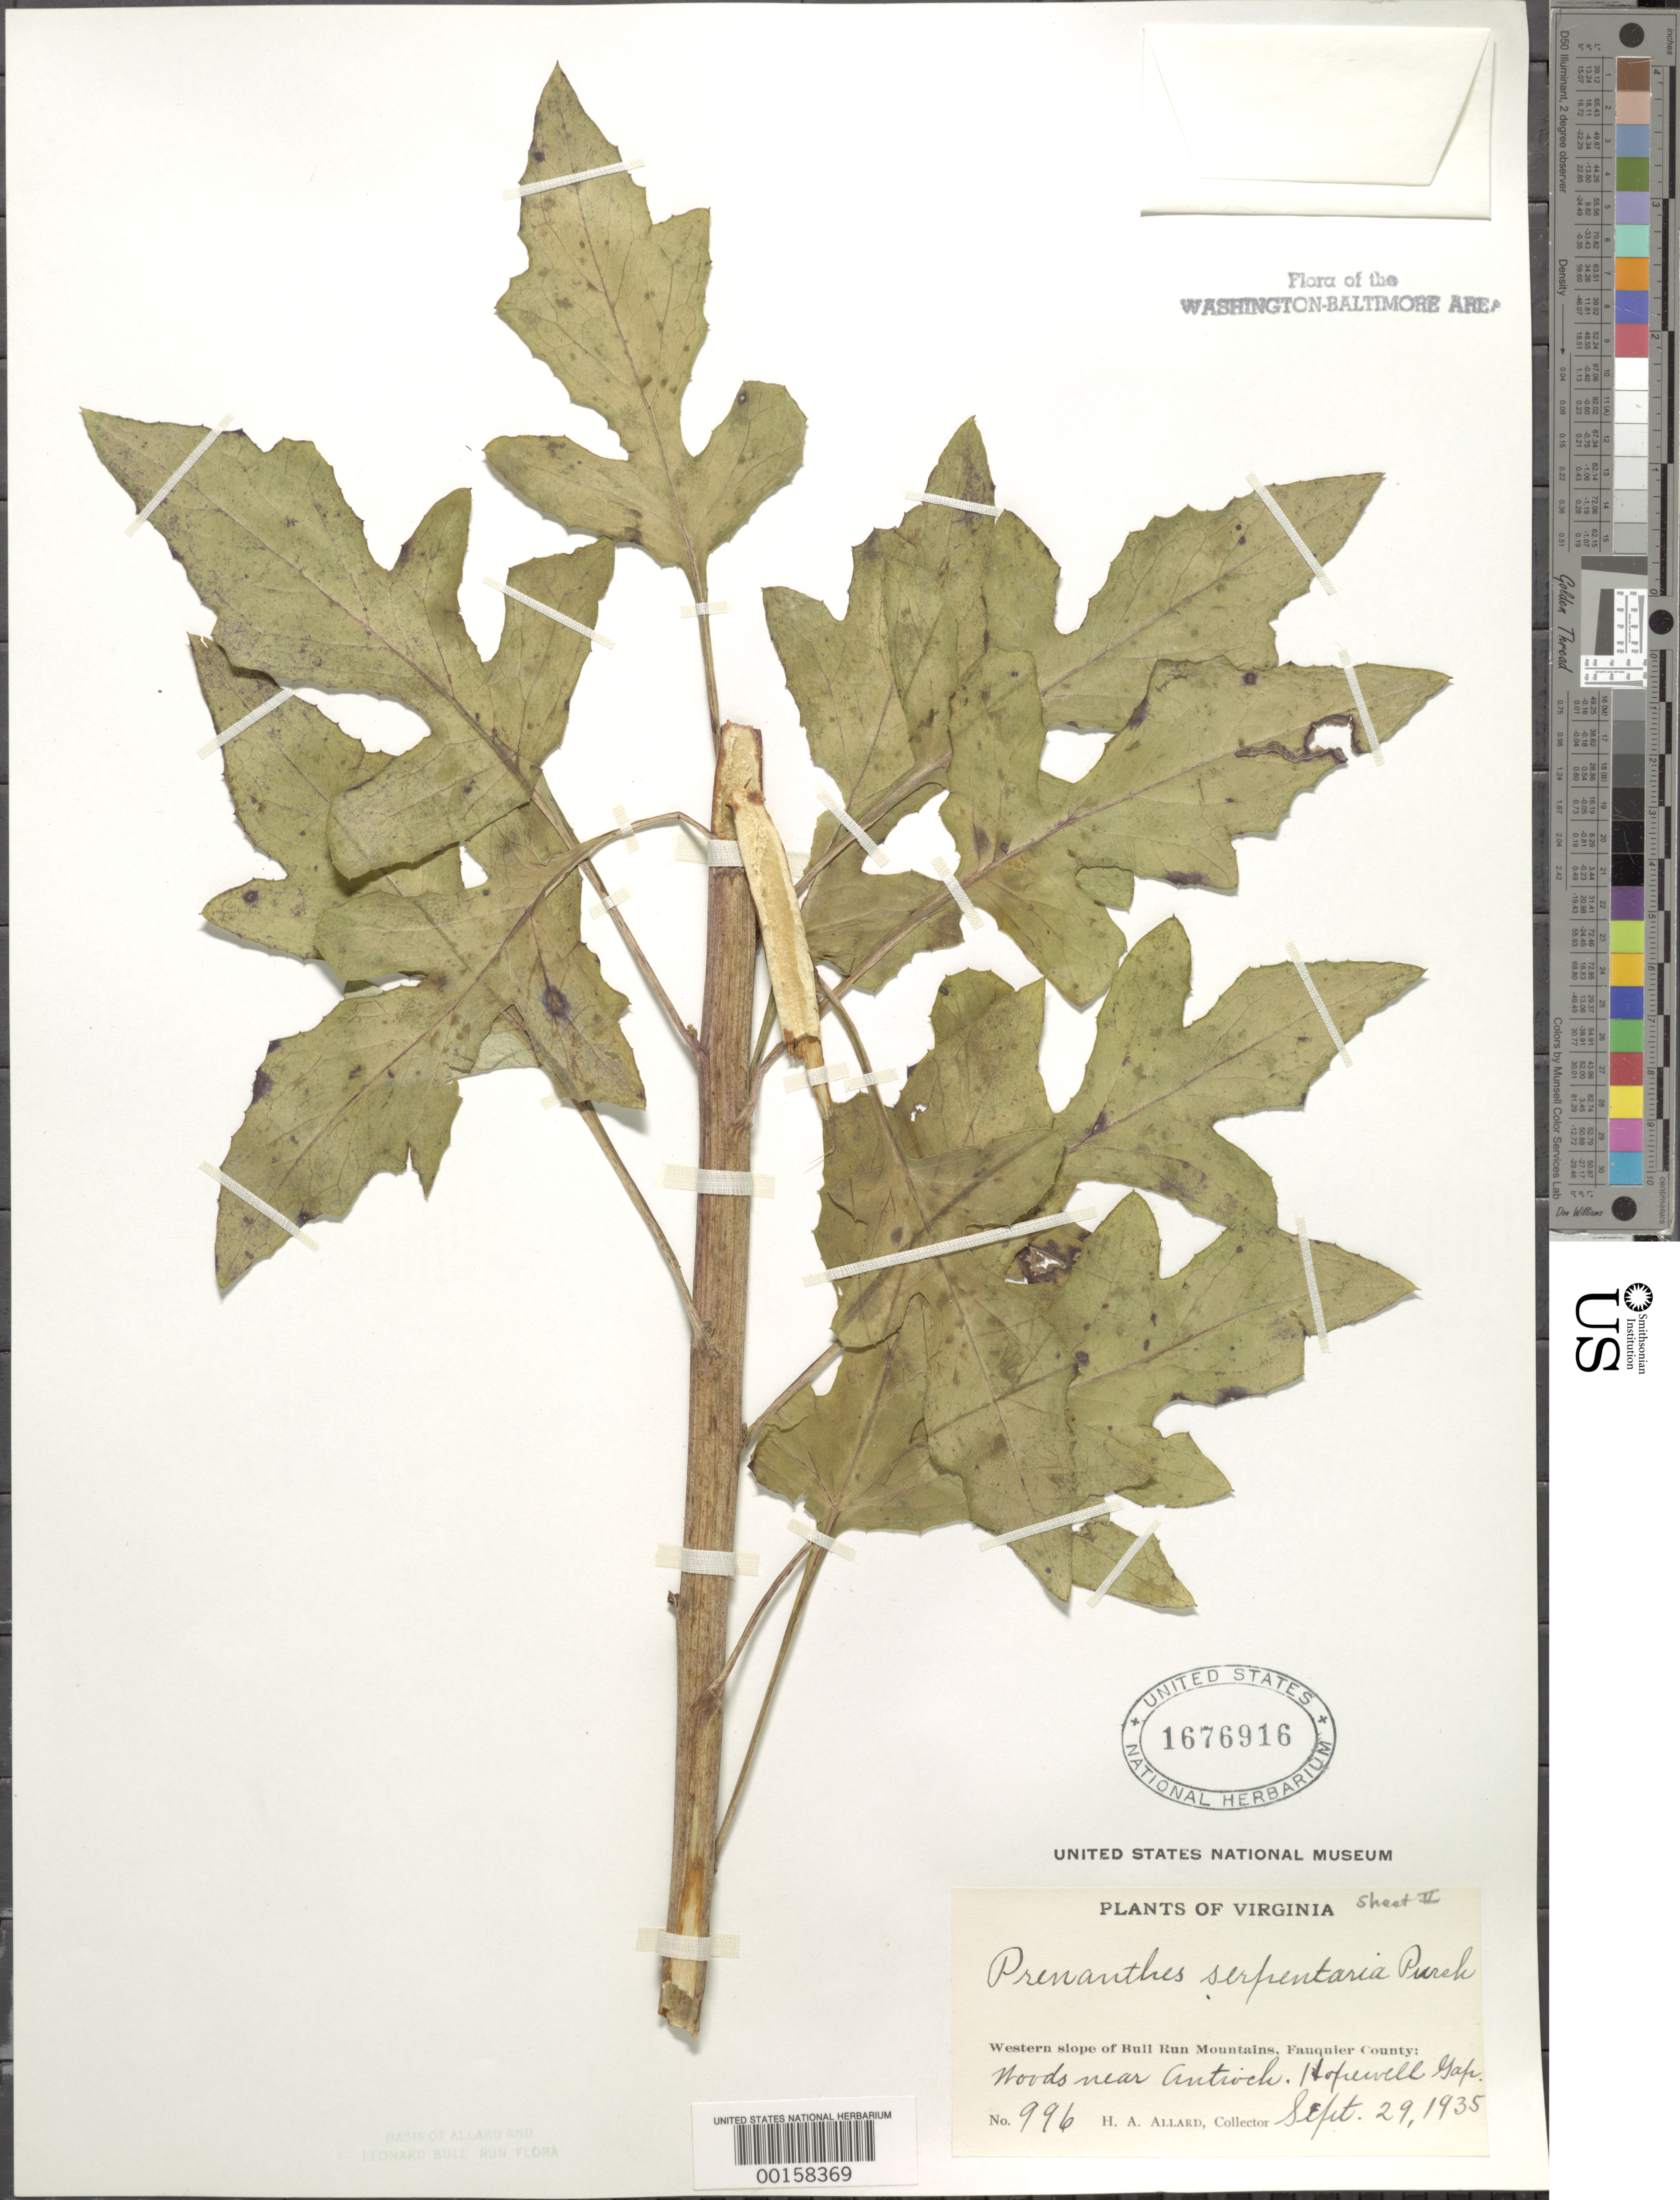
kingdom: Plantae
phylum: Tracheophyta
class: Magnoliopsida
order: Asterales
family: Asteraceae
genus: Nabalus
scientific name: Nabalus serpentarius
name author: (Pursh) Hook.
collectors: H. A. Allard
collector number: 996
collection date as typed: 29 Sep 1935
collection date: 1935-09-29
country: United States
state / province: Virginia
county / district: Fauquier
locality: Near Antioch and north of Hopewell Gap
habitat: Woods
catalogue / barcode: US 1676916